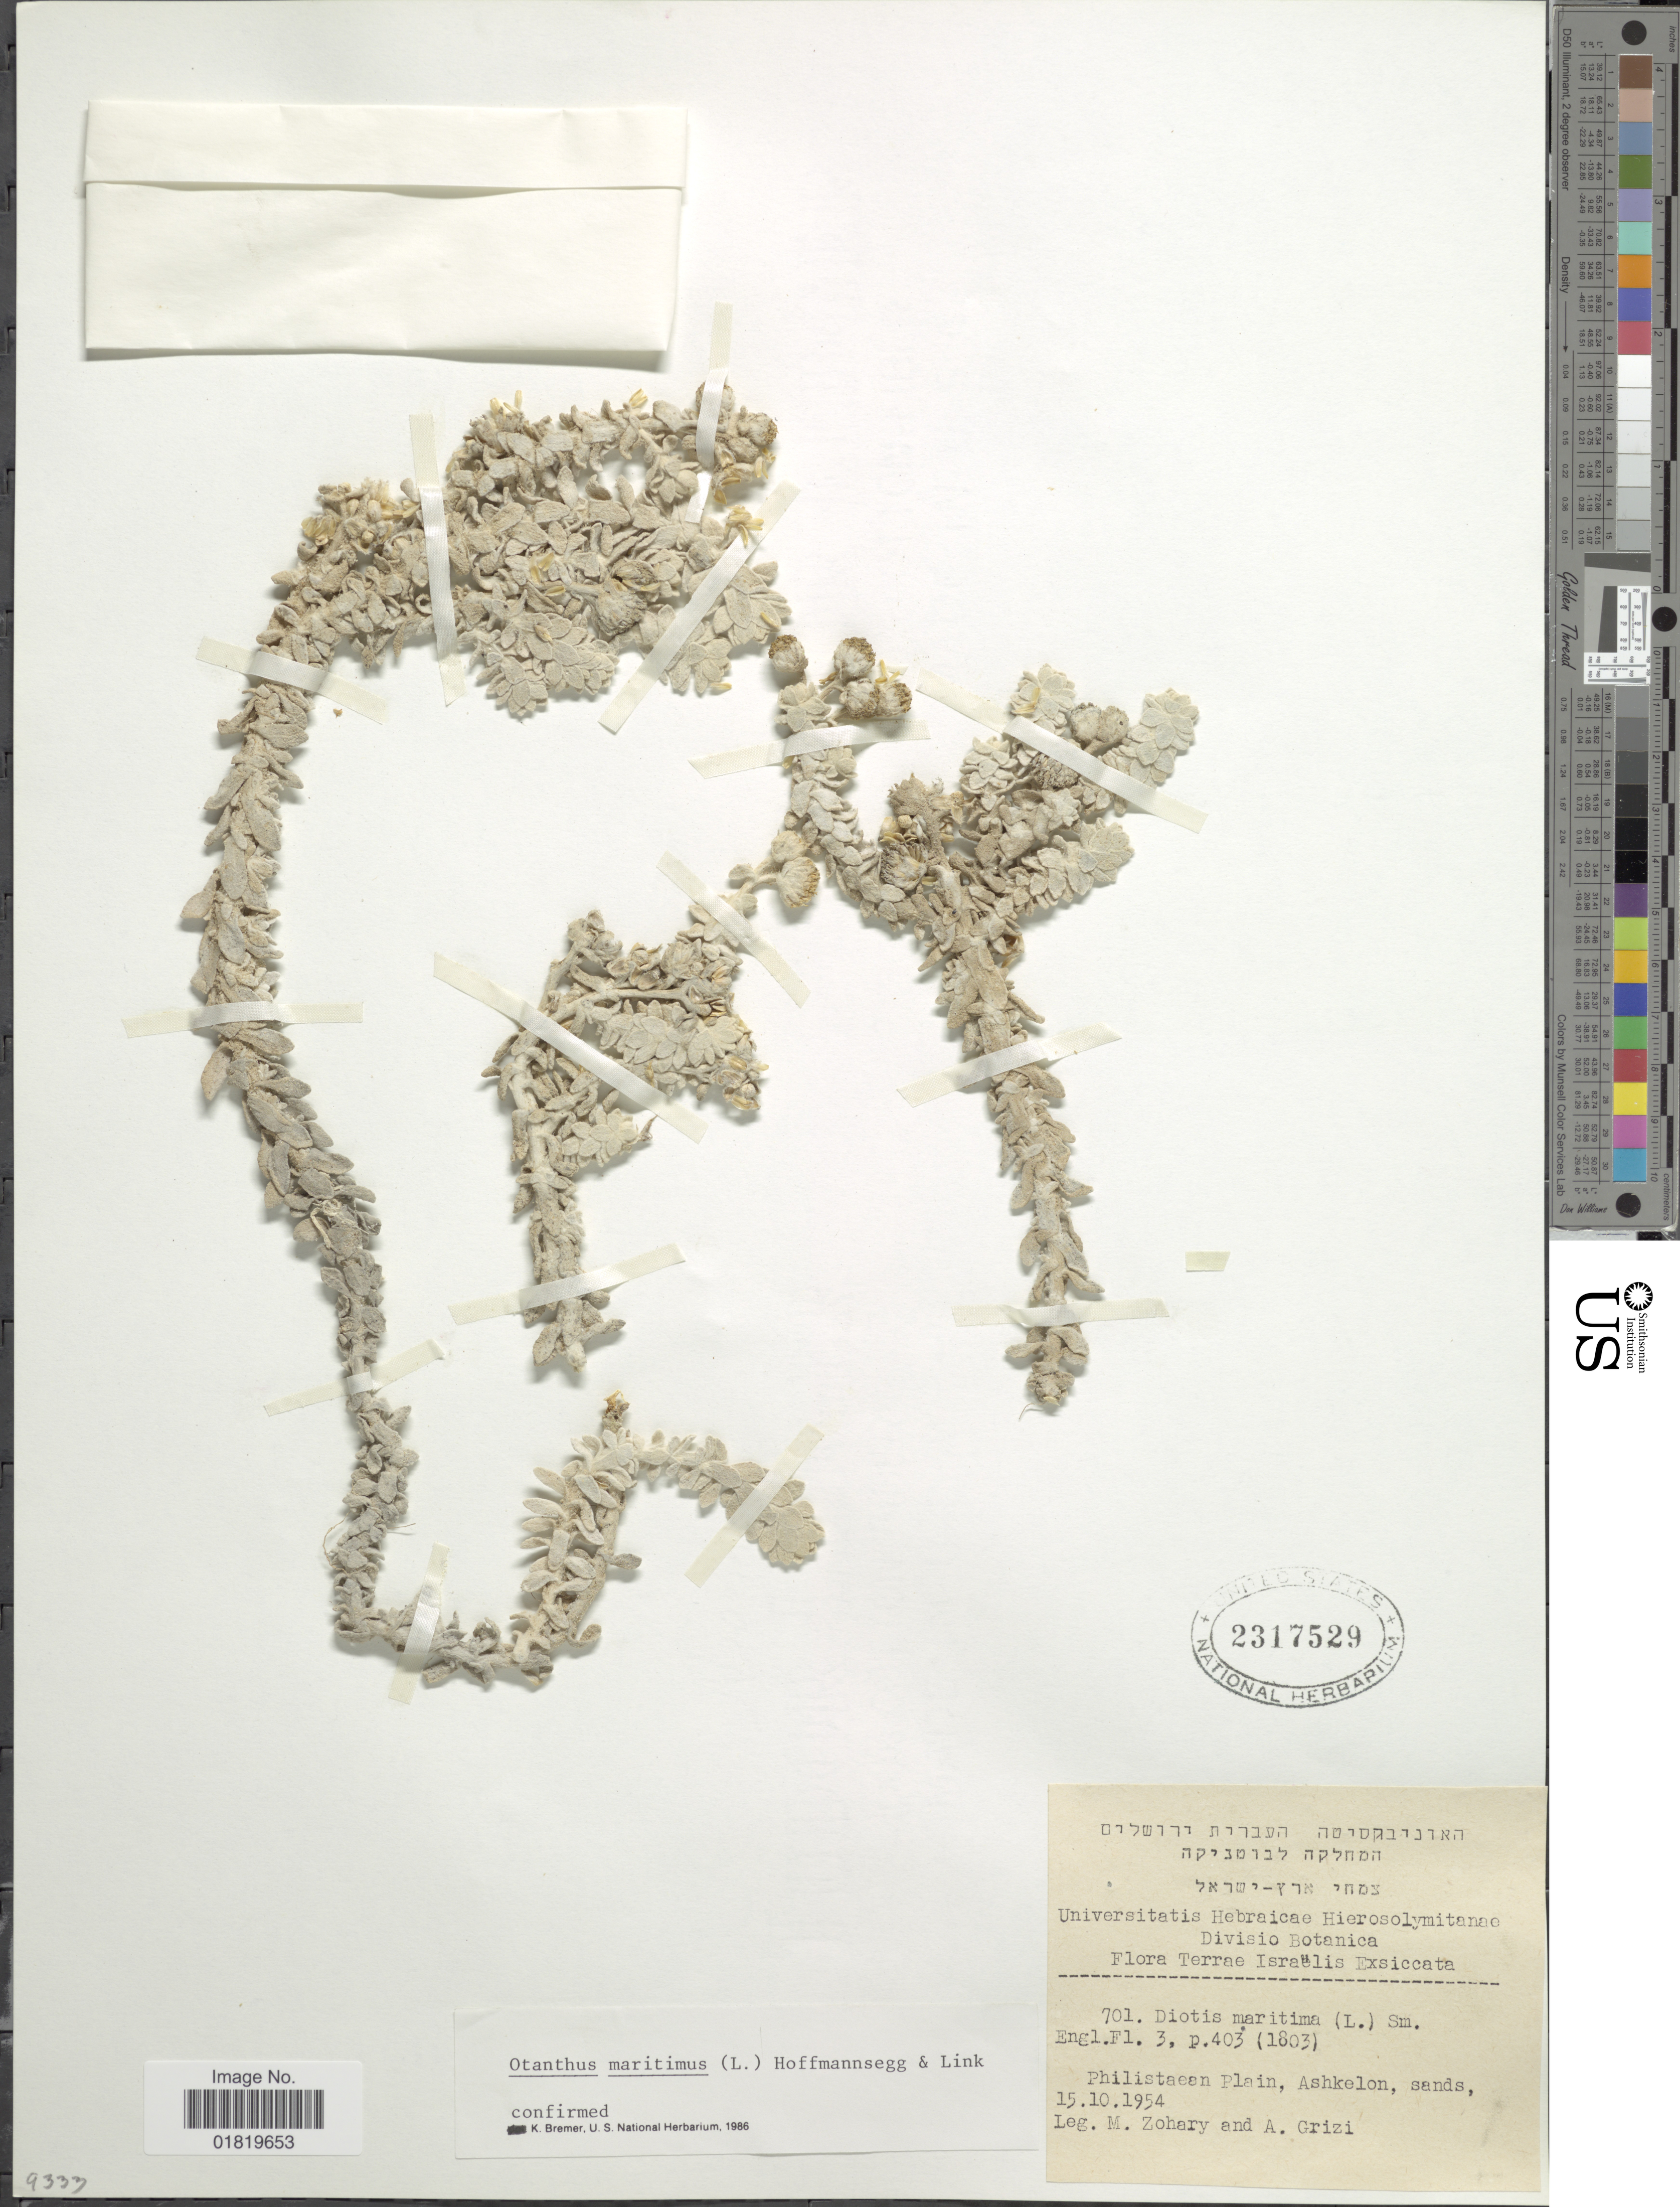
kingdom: Plantae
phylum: Tracheophyta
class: Magnoliopsida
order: Asterales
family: Asteraceae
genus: Otanthus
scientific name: Otanthus maritimus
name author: (L.) Hoffmanns. & Link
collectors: M. Zohary & A. Grizi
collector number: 701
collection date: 1954-10-15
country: Israel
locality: Philistaean Plain, Ashkelon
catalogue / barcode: US 2317529